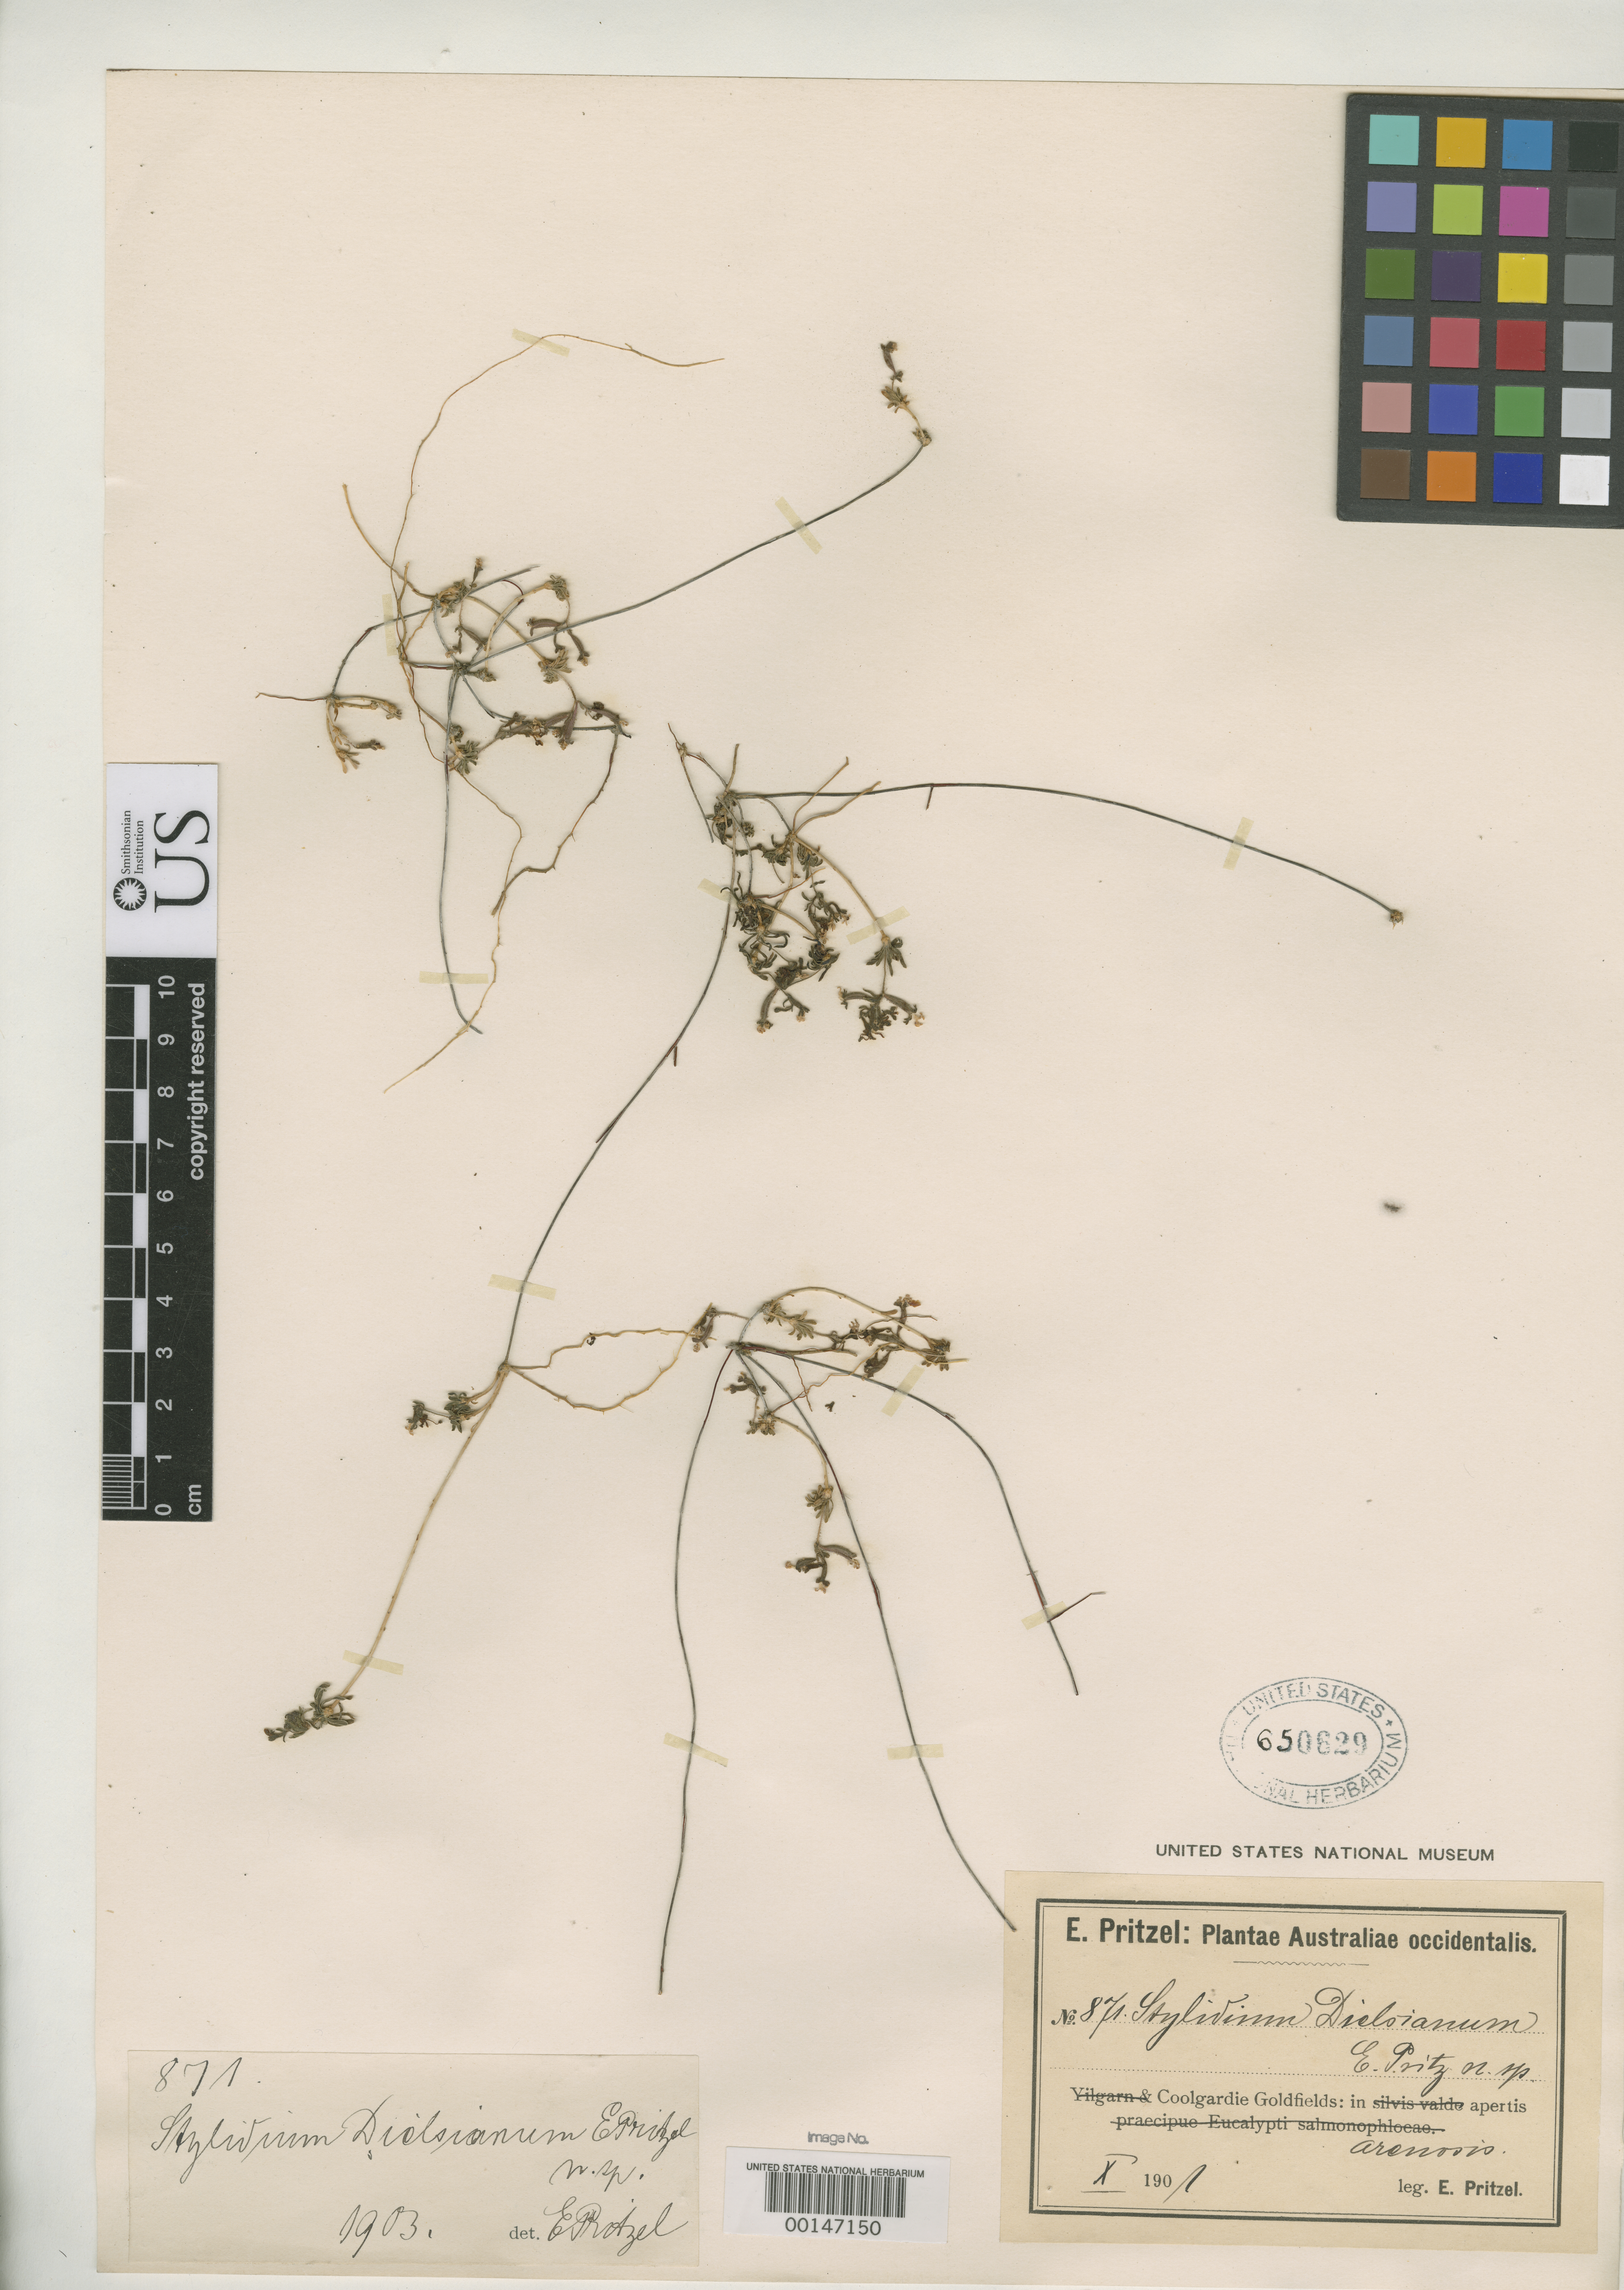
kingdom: Plantae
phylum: Tracheophyta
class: Magnoliopsida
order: Asterales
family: Stylidiaceae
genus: Stylidium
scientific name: Stylidium dielsianum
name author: E. Pritz.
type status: Isotype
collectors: E. G. Pritzel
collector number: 871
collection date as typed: Oct 1901 or -- Oct 1903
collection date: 1901-10 or 1903-10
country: Australia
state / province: Western Australia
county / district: Coolgardie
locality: Between Coolgardie and goldfields.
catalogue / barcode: US 650629